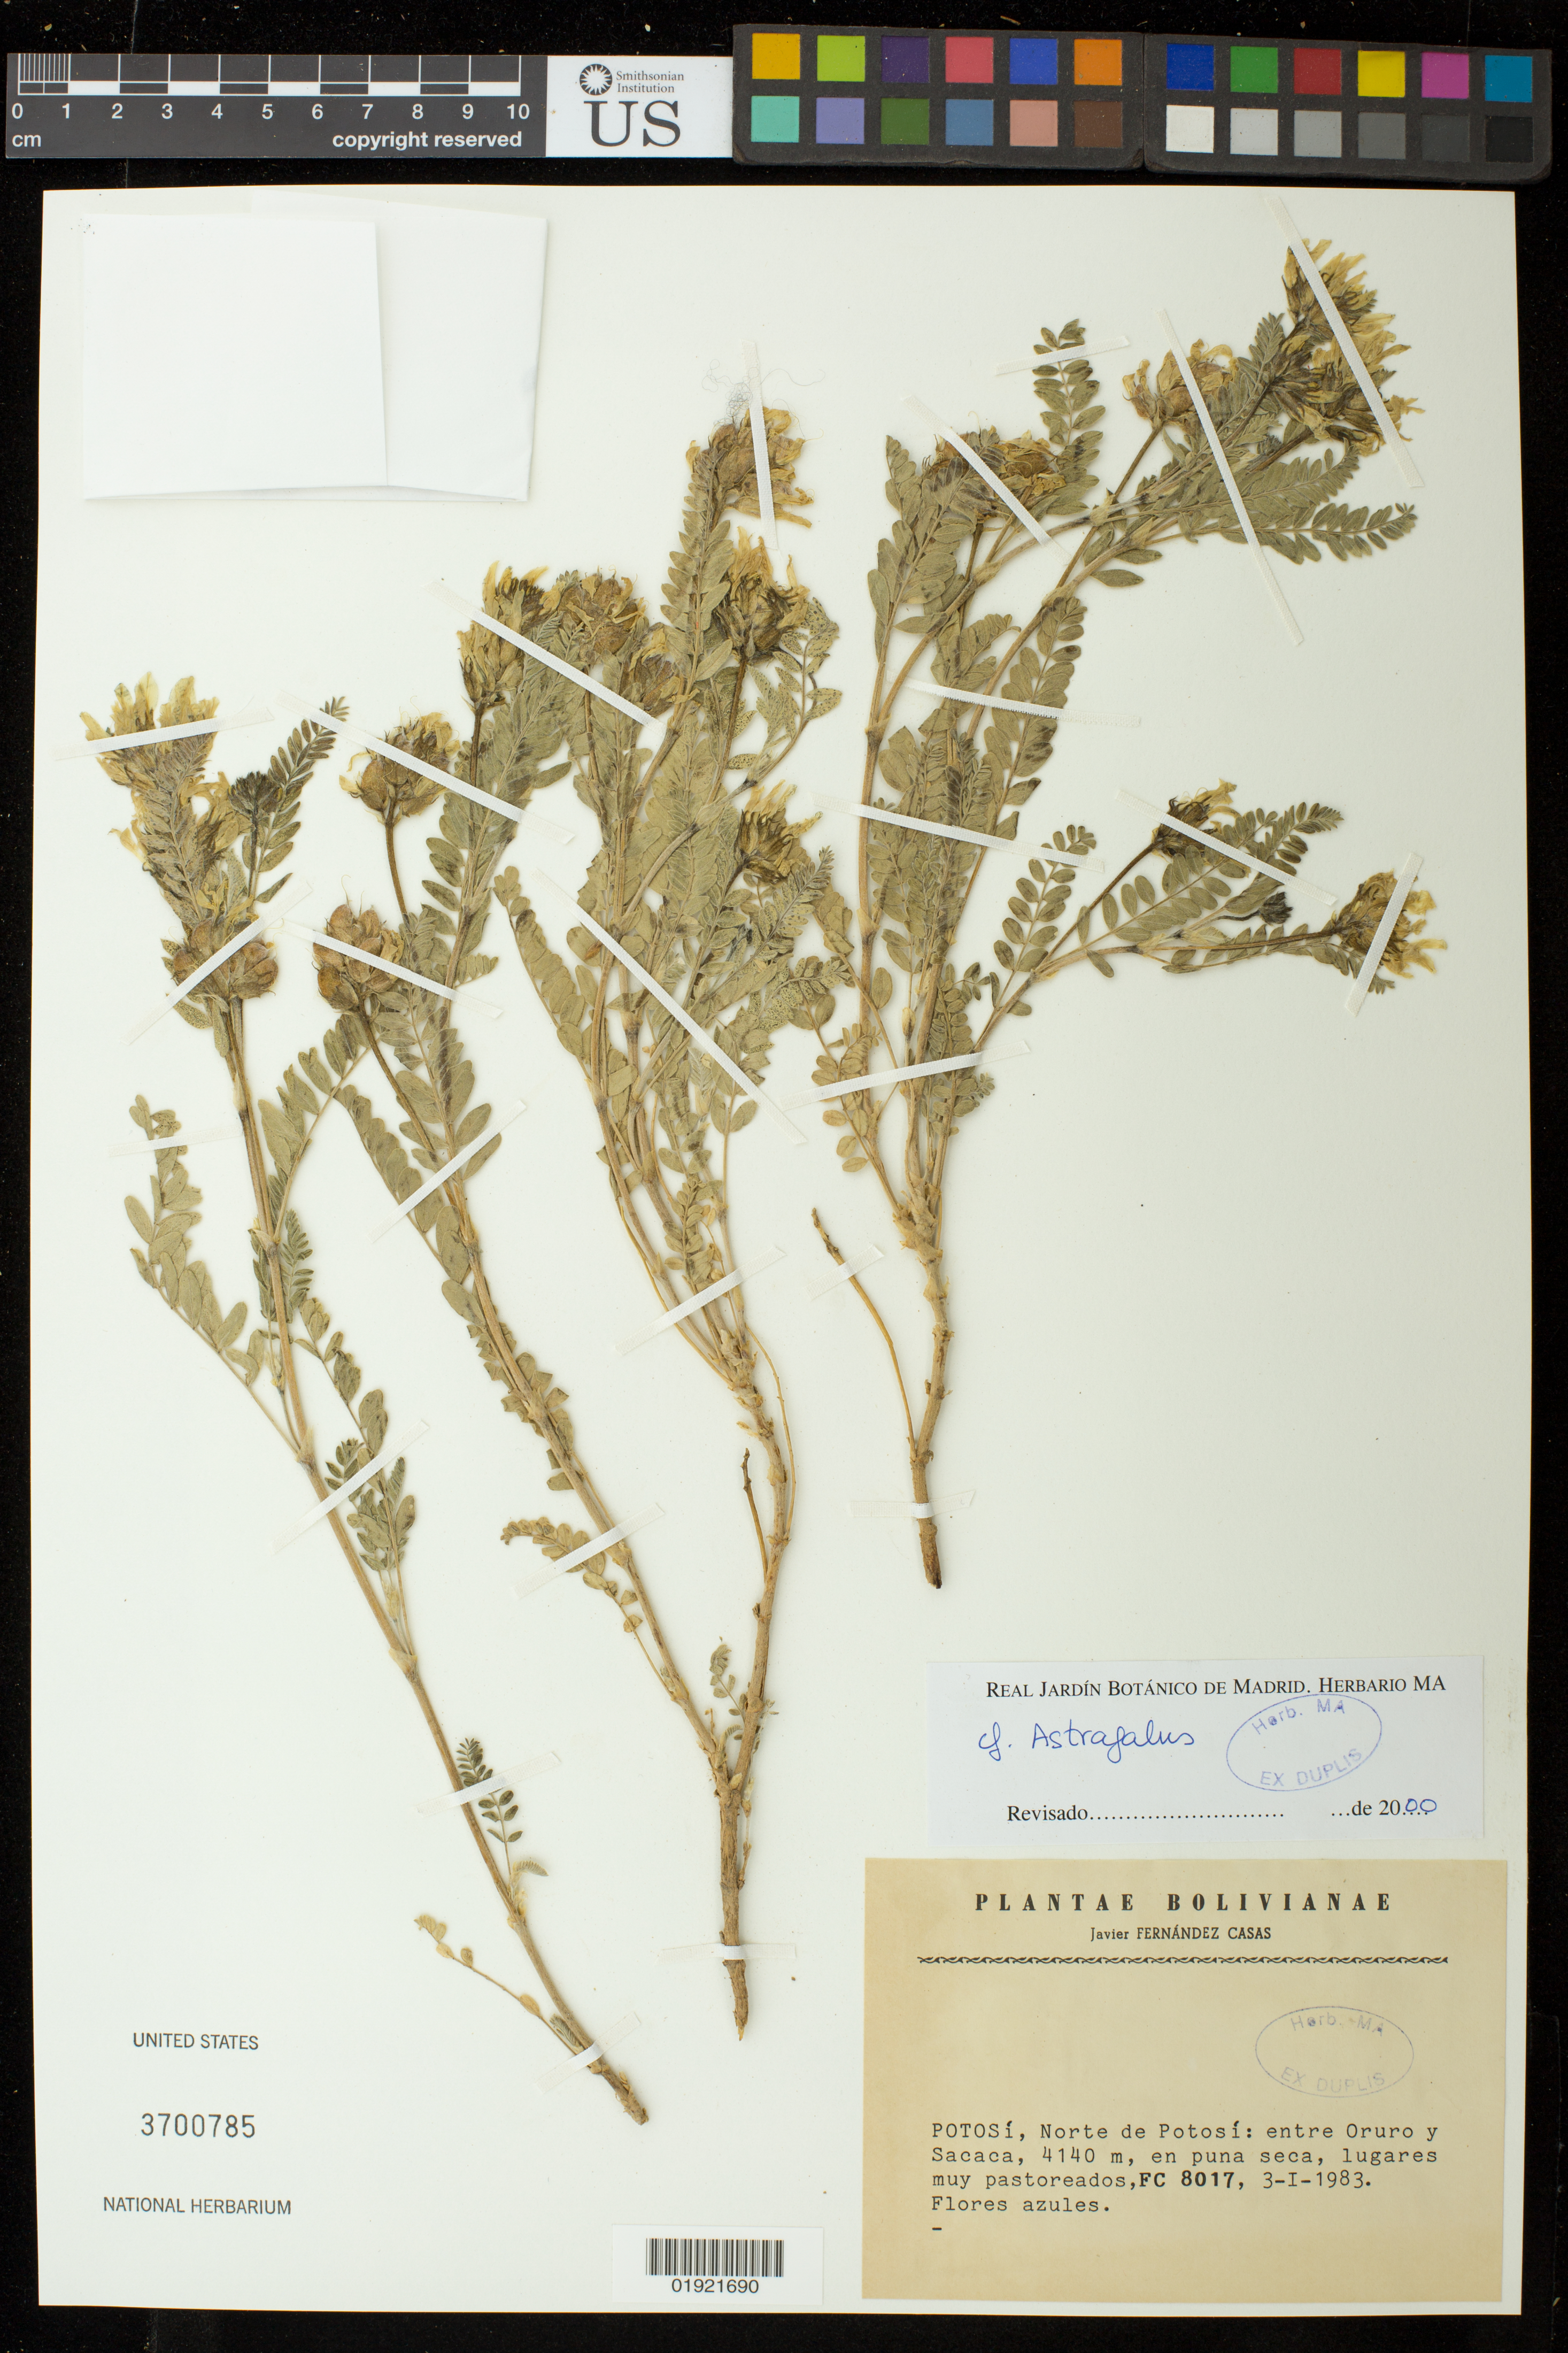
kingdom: Plantae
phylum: Tracheophyta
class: Magnoliopsida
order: Fabales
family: Fabaceae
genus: Astragalus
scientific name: Astragalus sp.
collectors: F. J. Fernández Casas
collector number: FC 8017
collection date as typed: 3-I-1983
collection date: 1983-01-03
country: Bolivia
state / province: Potosi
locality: Norte de Potosi: entre Oruro y Sacaca, en puna seca, lugares muy pastoreados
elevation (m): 4140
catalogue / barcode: US 3700785